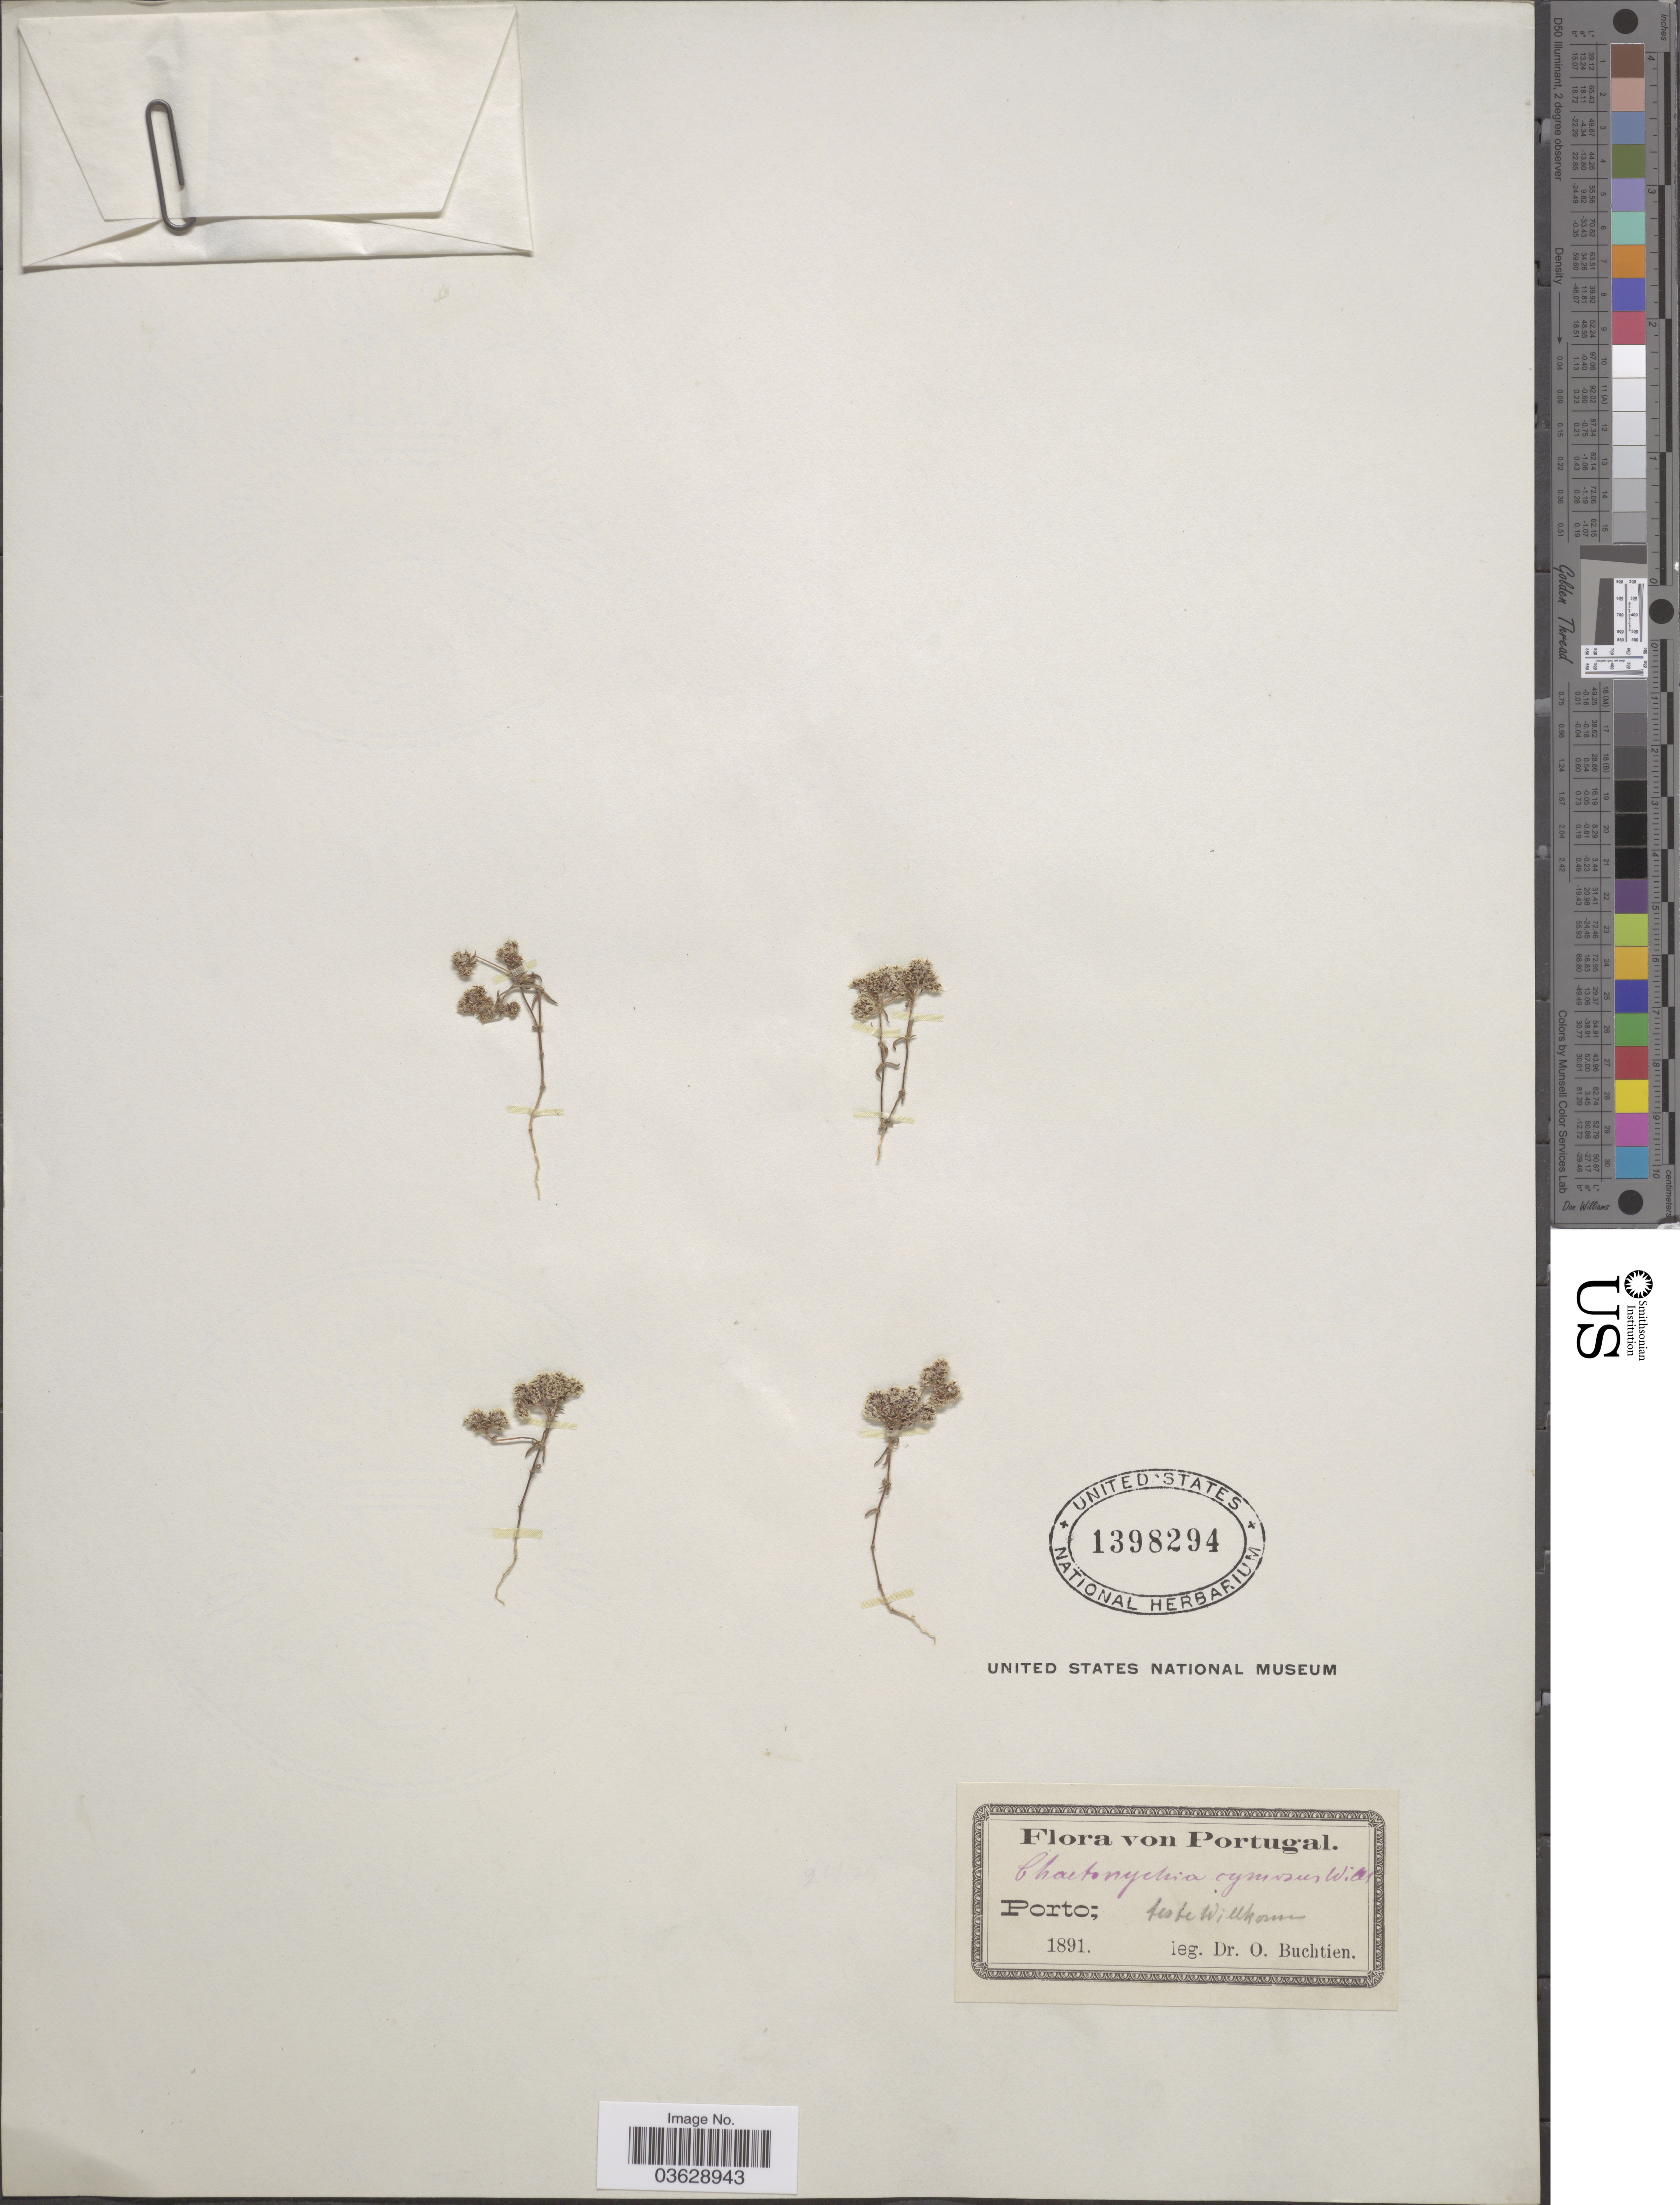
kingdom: Plantae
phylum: Tracheophyta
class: Magnoliopsida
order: Caryophyllales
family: Caryophyllaceae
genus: Chaetonychia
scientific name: Chaetonychia cymosa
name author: (L.) Sweet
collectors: O. Buchtien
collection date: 1891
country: Portugal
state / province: Porto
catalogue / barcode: US 1398294